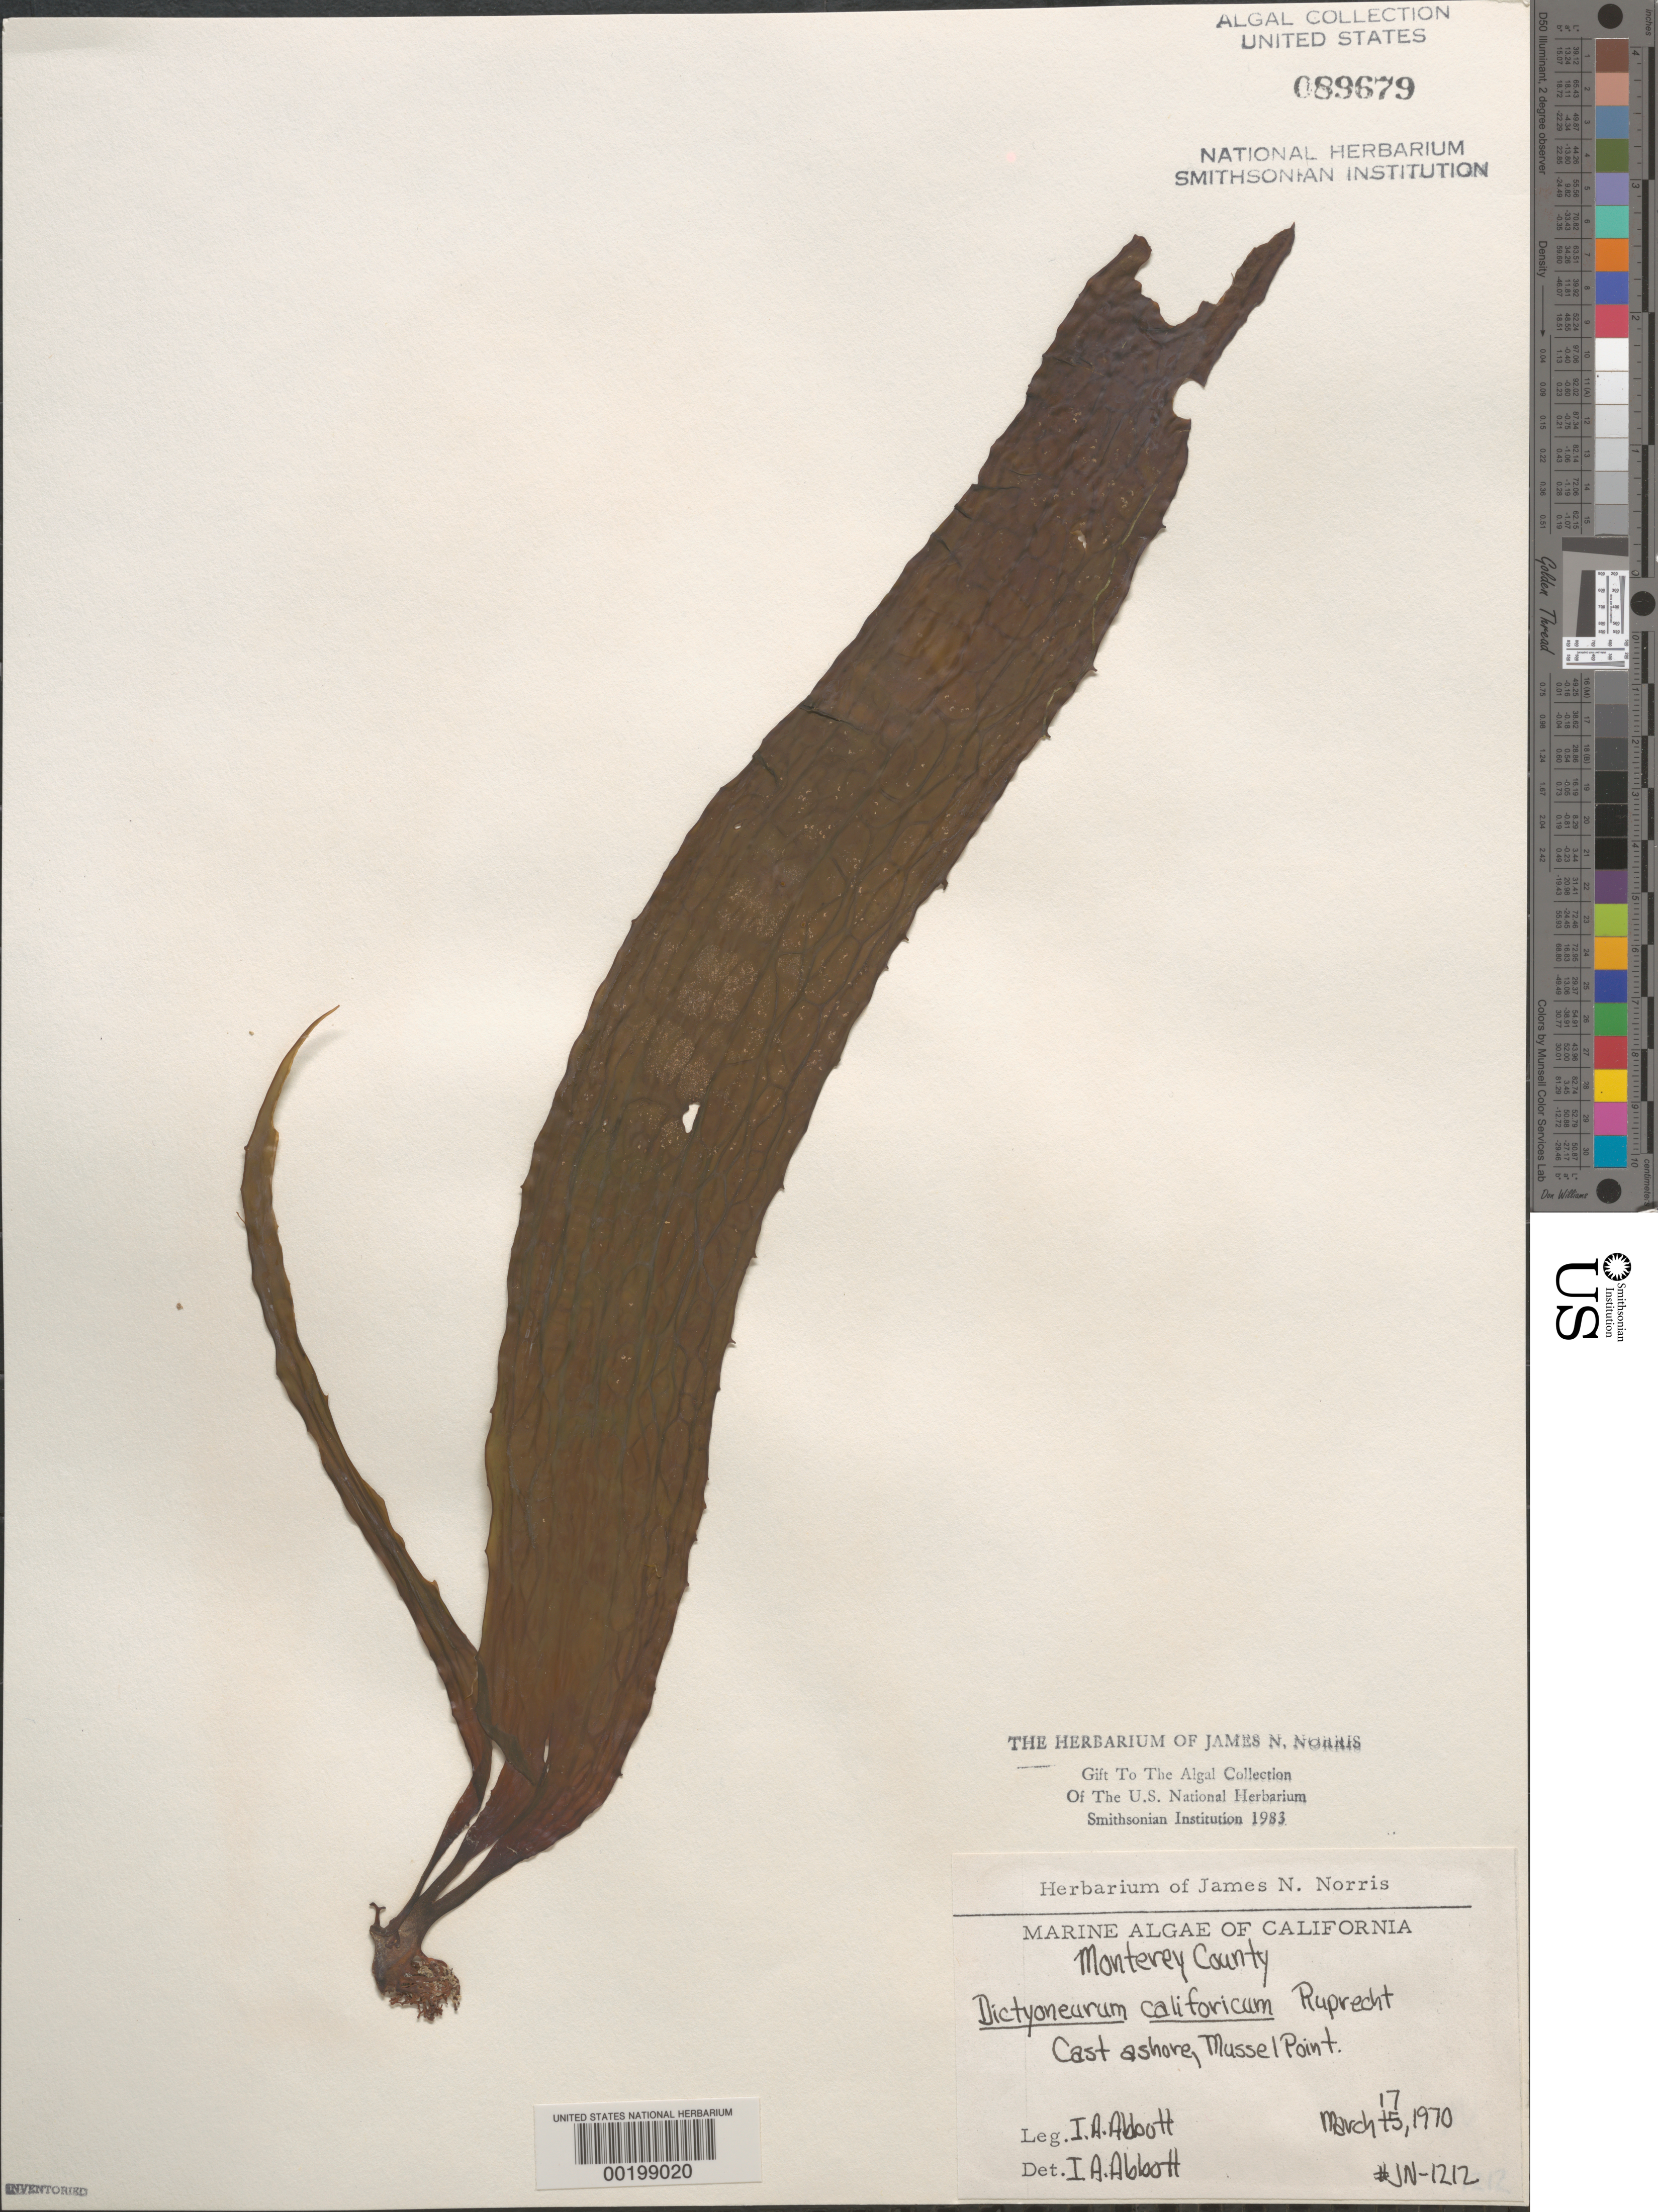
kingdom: Chromista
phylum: Ochrophyta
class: Phaeophyceae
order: Laminariales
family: Costariaceae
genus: Dictyoneurum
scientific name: Dictyoneurum californicum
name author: Rupr.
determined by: Abbott, Isabella A.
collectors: I. A. Abbott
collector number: JN-1212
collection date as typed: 17 Mar 1970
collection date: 1970-03-17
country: United States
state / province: California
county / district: Monterey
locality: Mussel Point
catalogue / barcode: US 89679